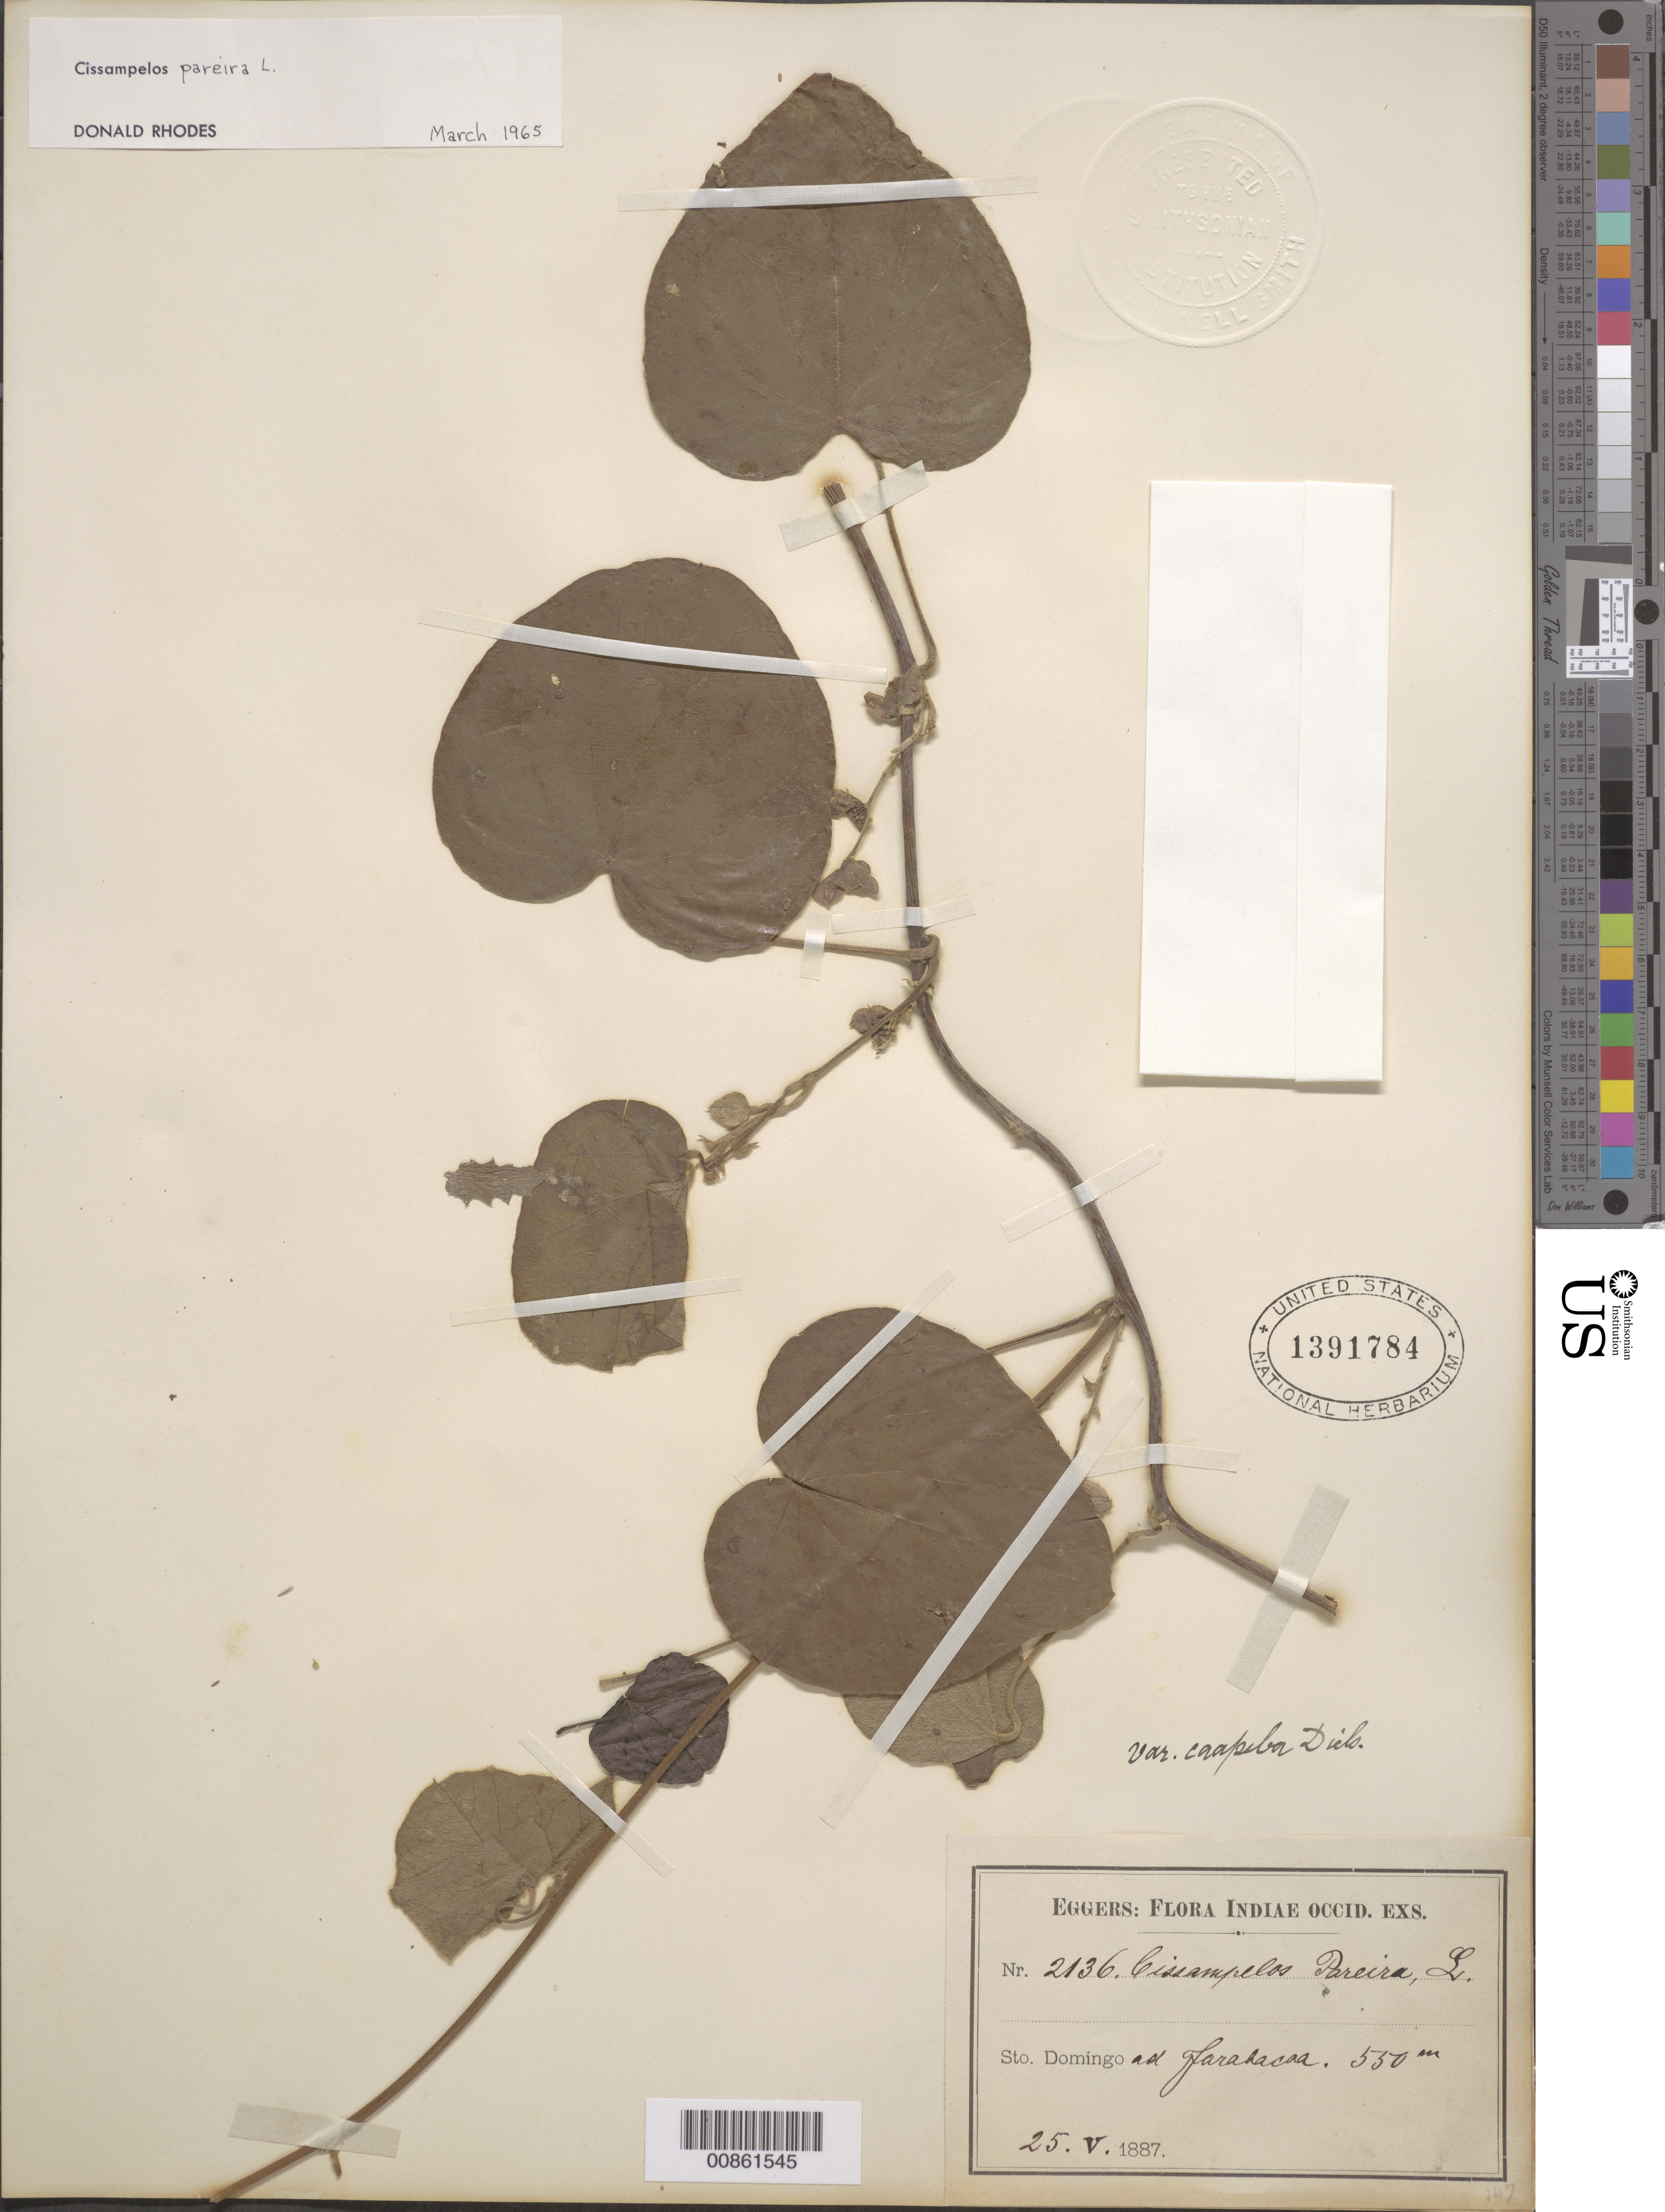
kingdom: Plantae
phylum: Tracheophyta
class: Magnoliopsida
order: Ranunculales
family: Menispermaceae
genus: Cissampelos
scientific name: Cissampelos pareira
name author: L.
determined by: Rhodes, D.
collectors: H. F. A. von Eggers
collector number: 2136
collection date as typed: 25 May 1887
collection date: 1887-05-25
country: Dominican Republic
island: Hispaniola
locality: Sto. Domingo ad Jarabacoa.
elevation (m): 550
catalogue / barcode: US 1391784